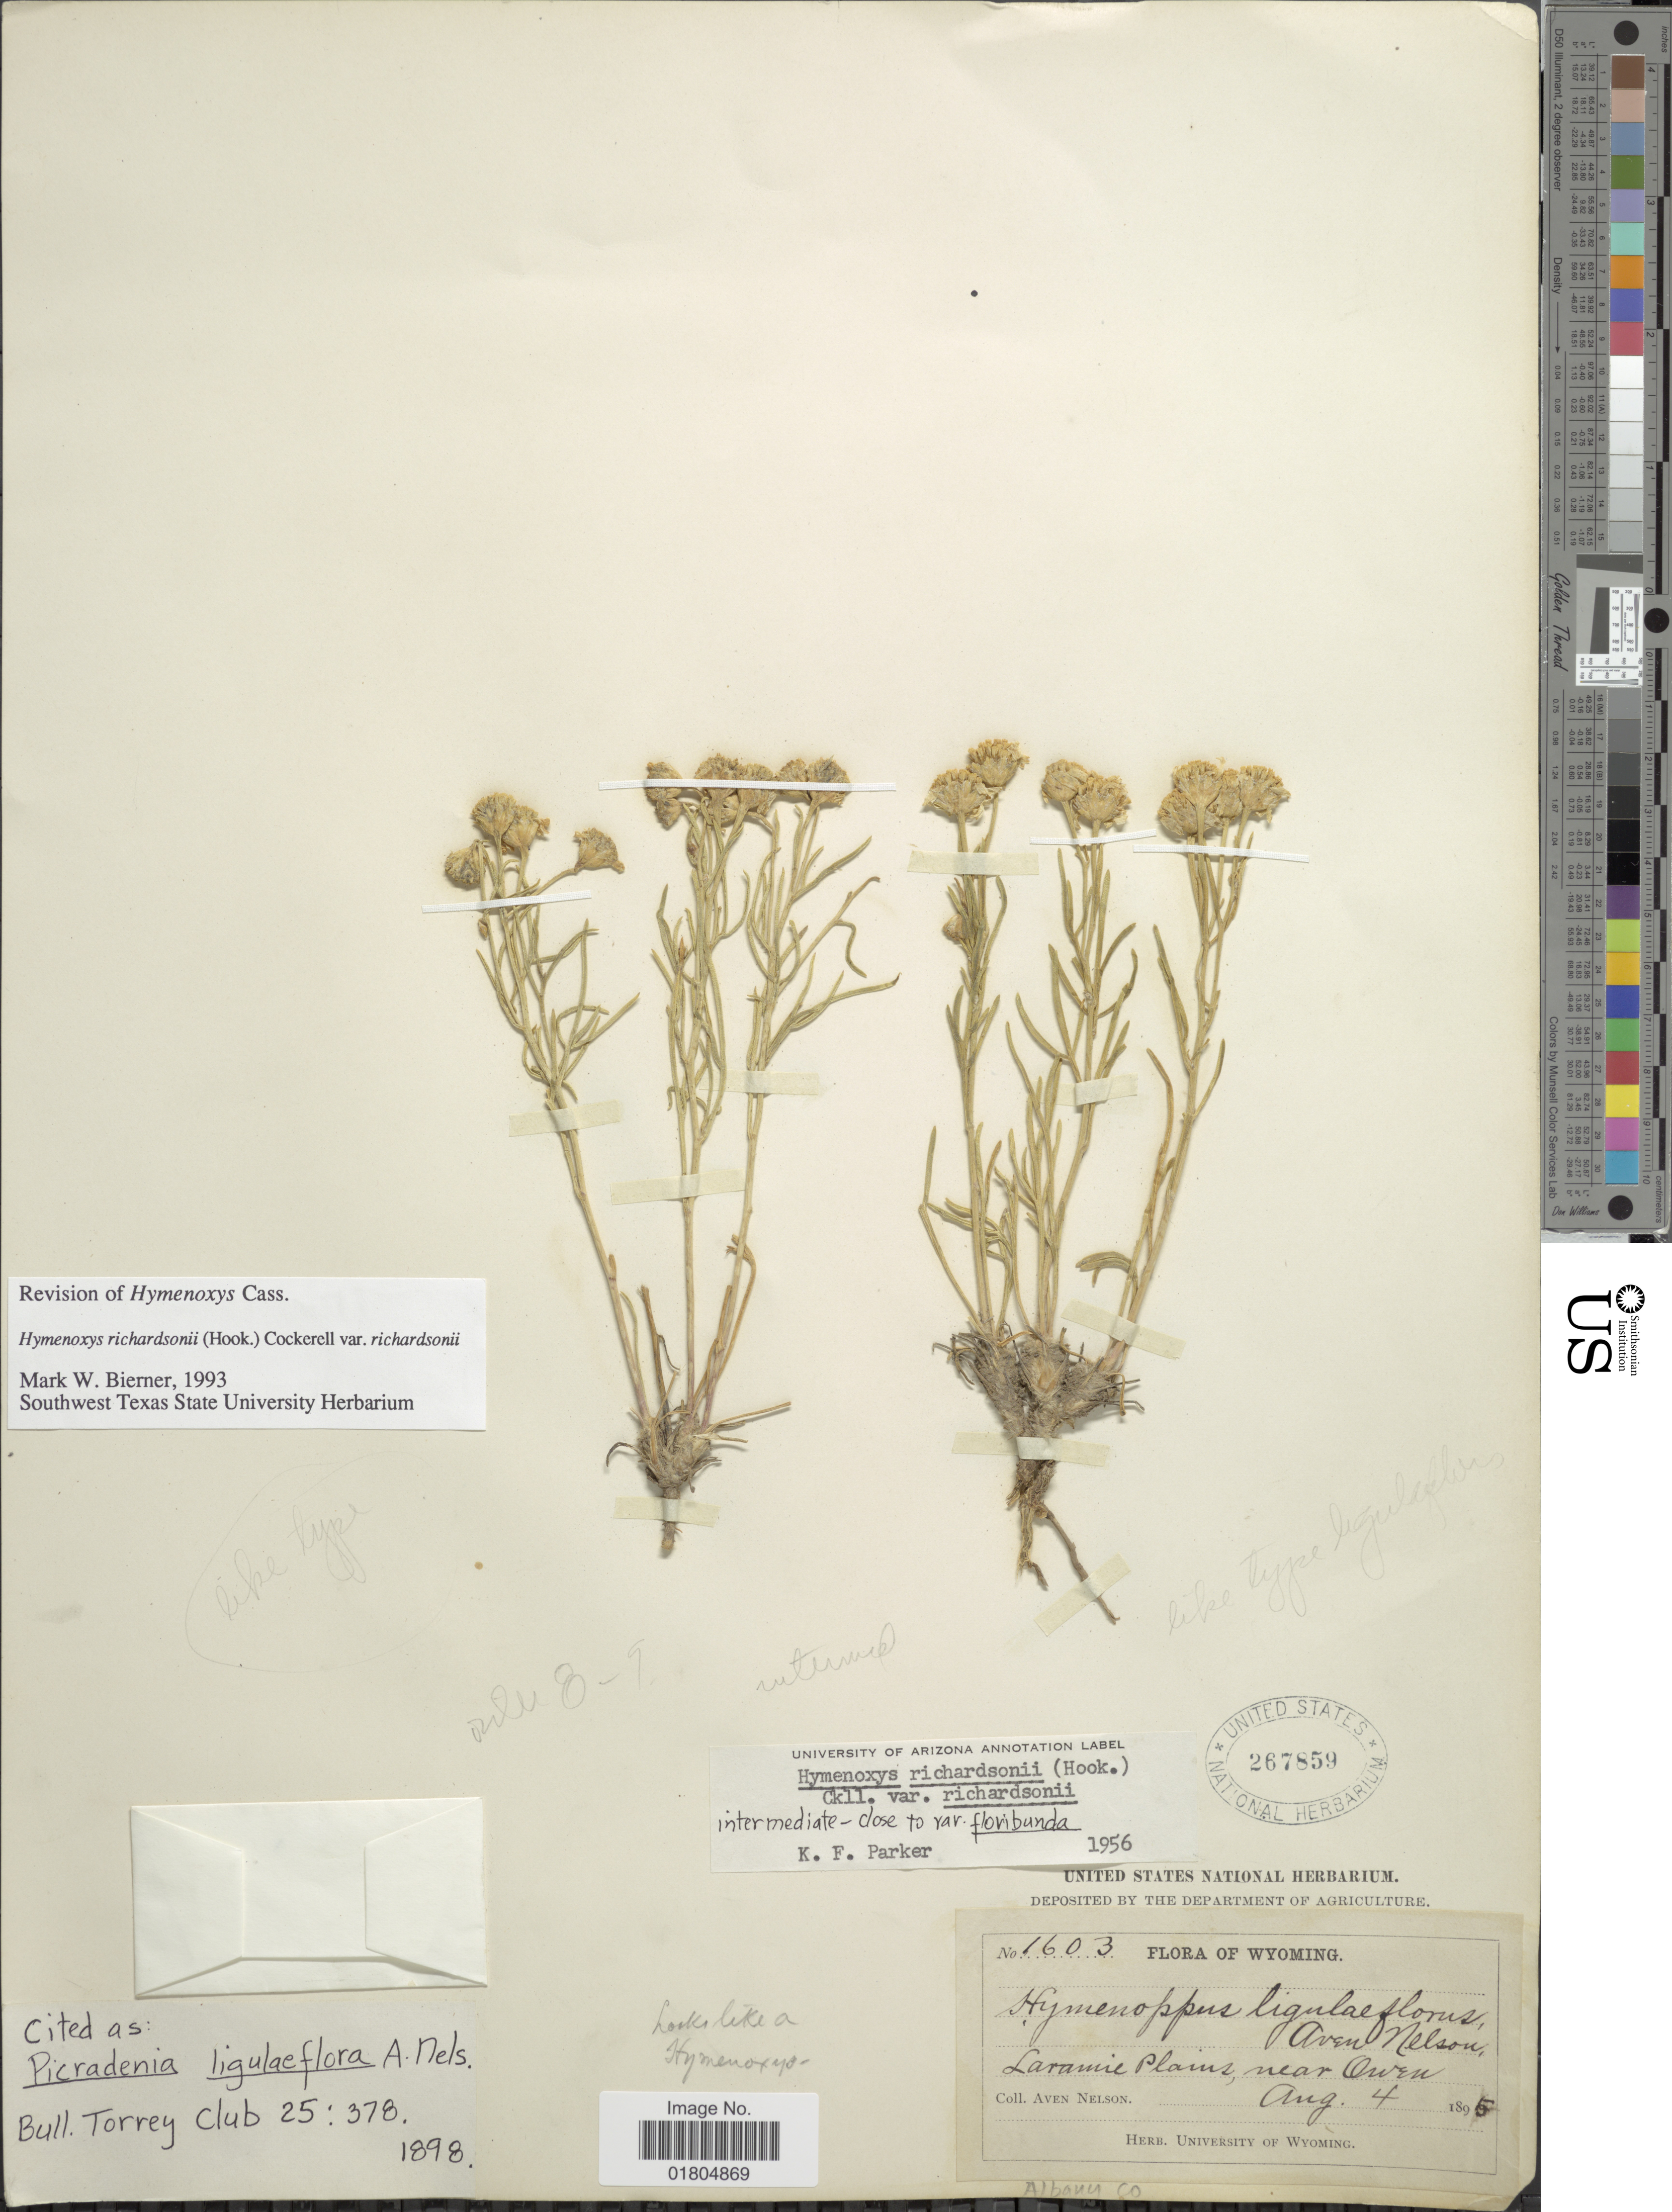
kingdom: Plantae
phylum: Tracheophyta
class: Magnoliopsida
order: Asterales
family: Asteraceae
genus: Hymenoxys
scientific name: Hymenoxys richardsonii var. richardsonii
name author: (Hook.) Cockerell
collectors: A. Nelson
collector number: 1603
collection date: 1895-08-04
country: United States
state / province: Wyoming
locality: Laramie Plains, near Owen, Albany Co.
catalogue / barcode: US 267859